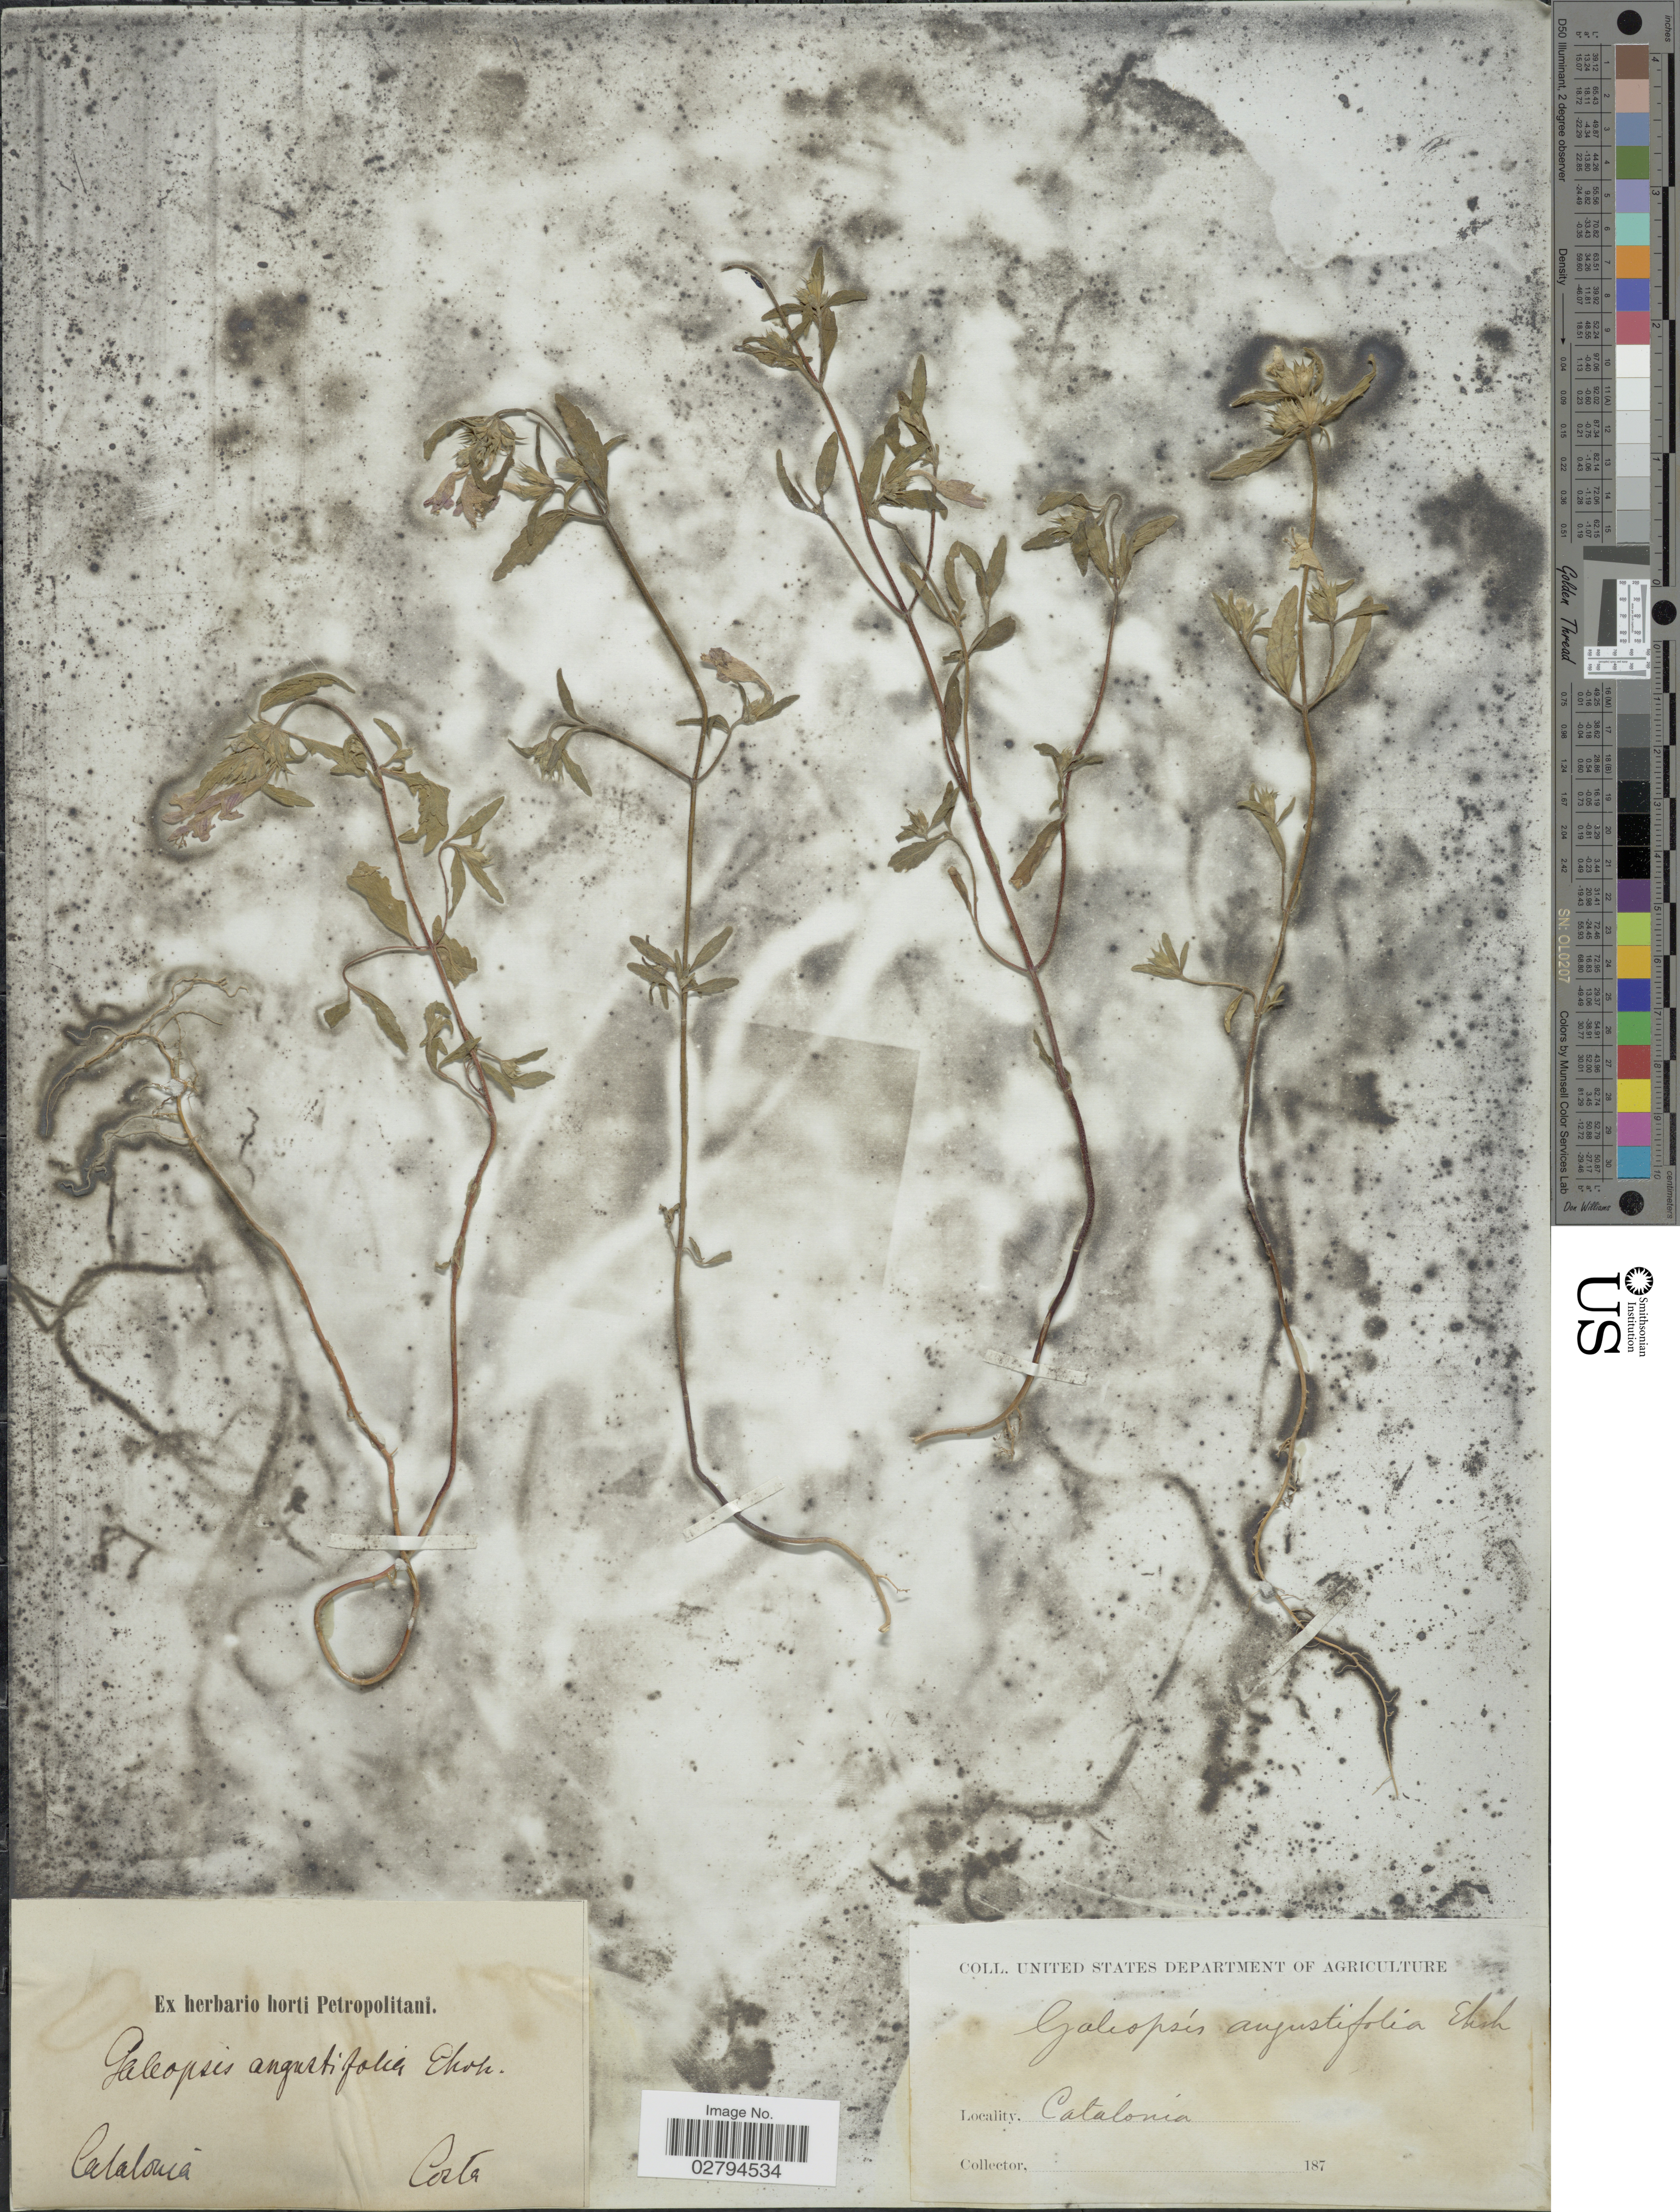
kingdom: Plantae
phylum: Tracheophyta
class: Magnoliopsida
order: Lamiales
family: Lamiaceae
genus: Galeopsis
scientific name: Galeopsis angustifolia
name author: Ehrh. ex Hoffm.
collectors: -. Costa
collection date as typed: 187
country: Spain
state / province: Catalunya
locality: Catalonia.